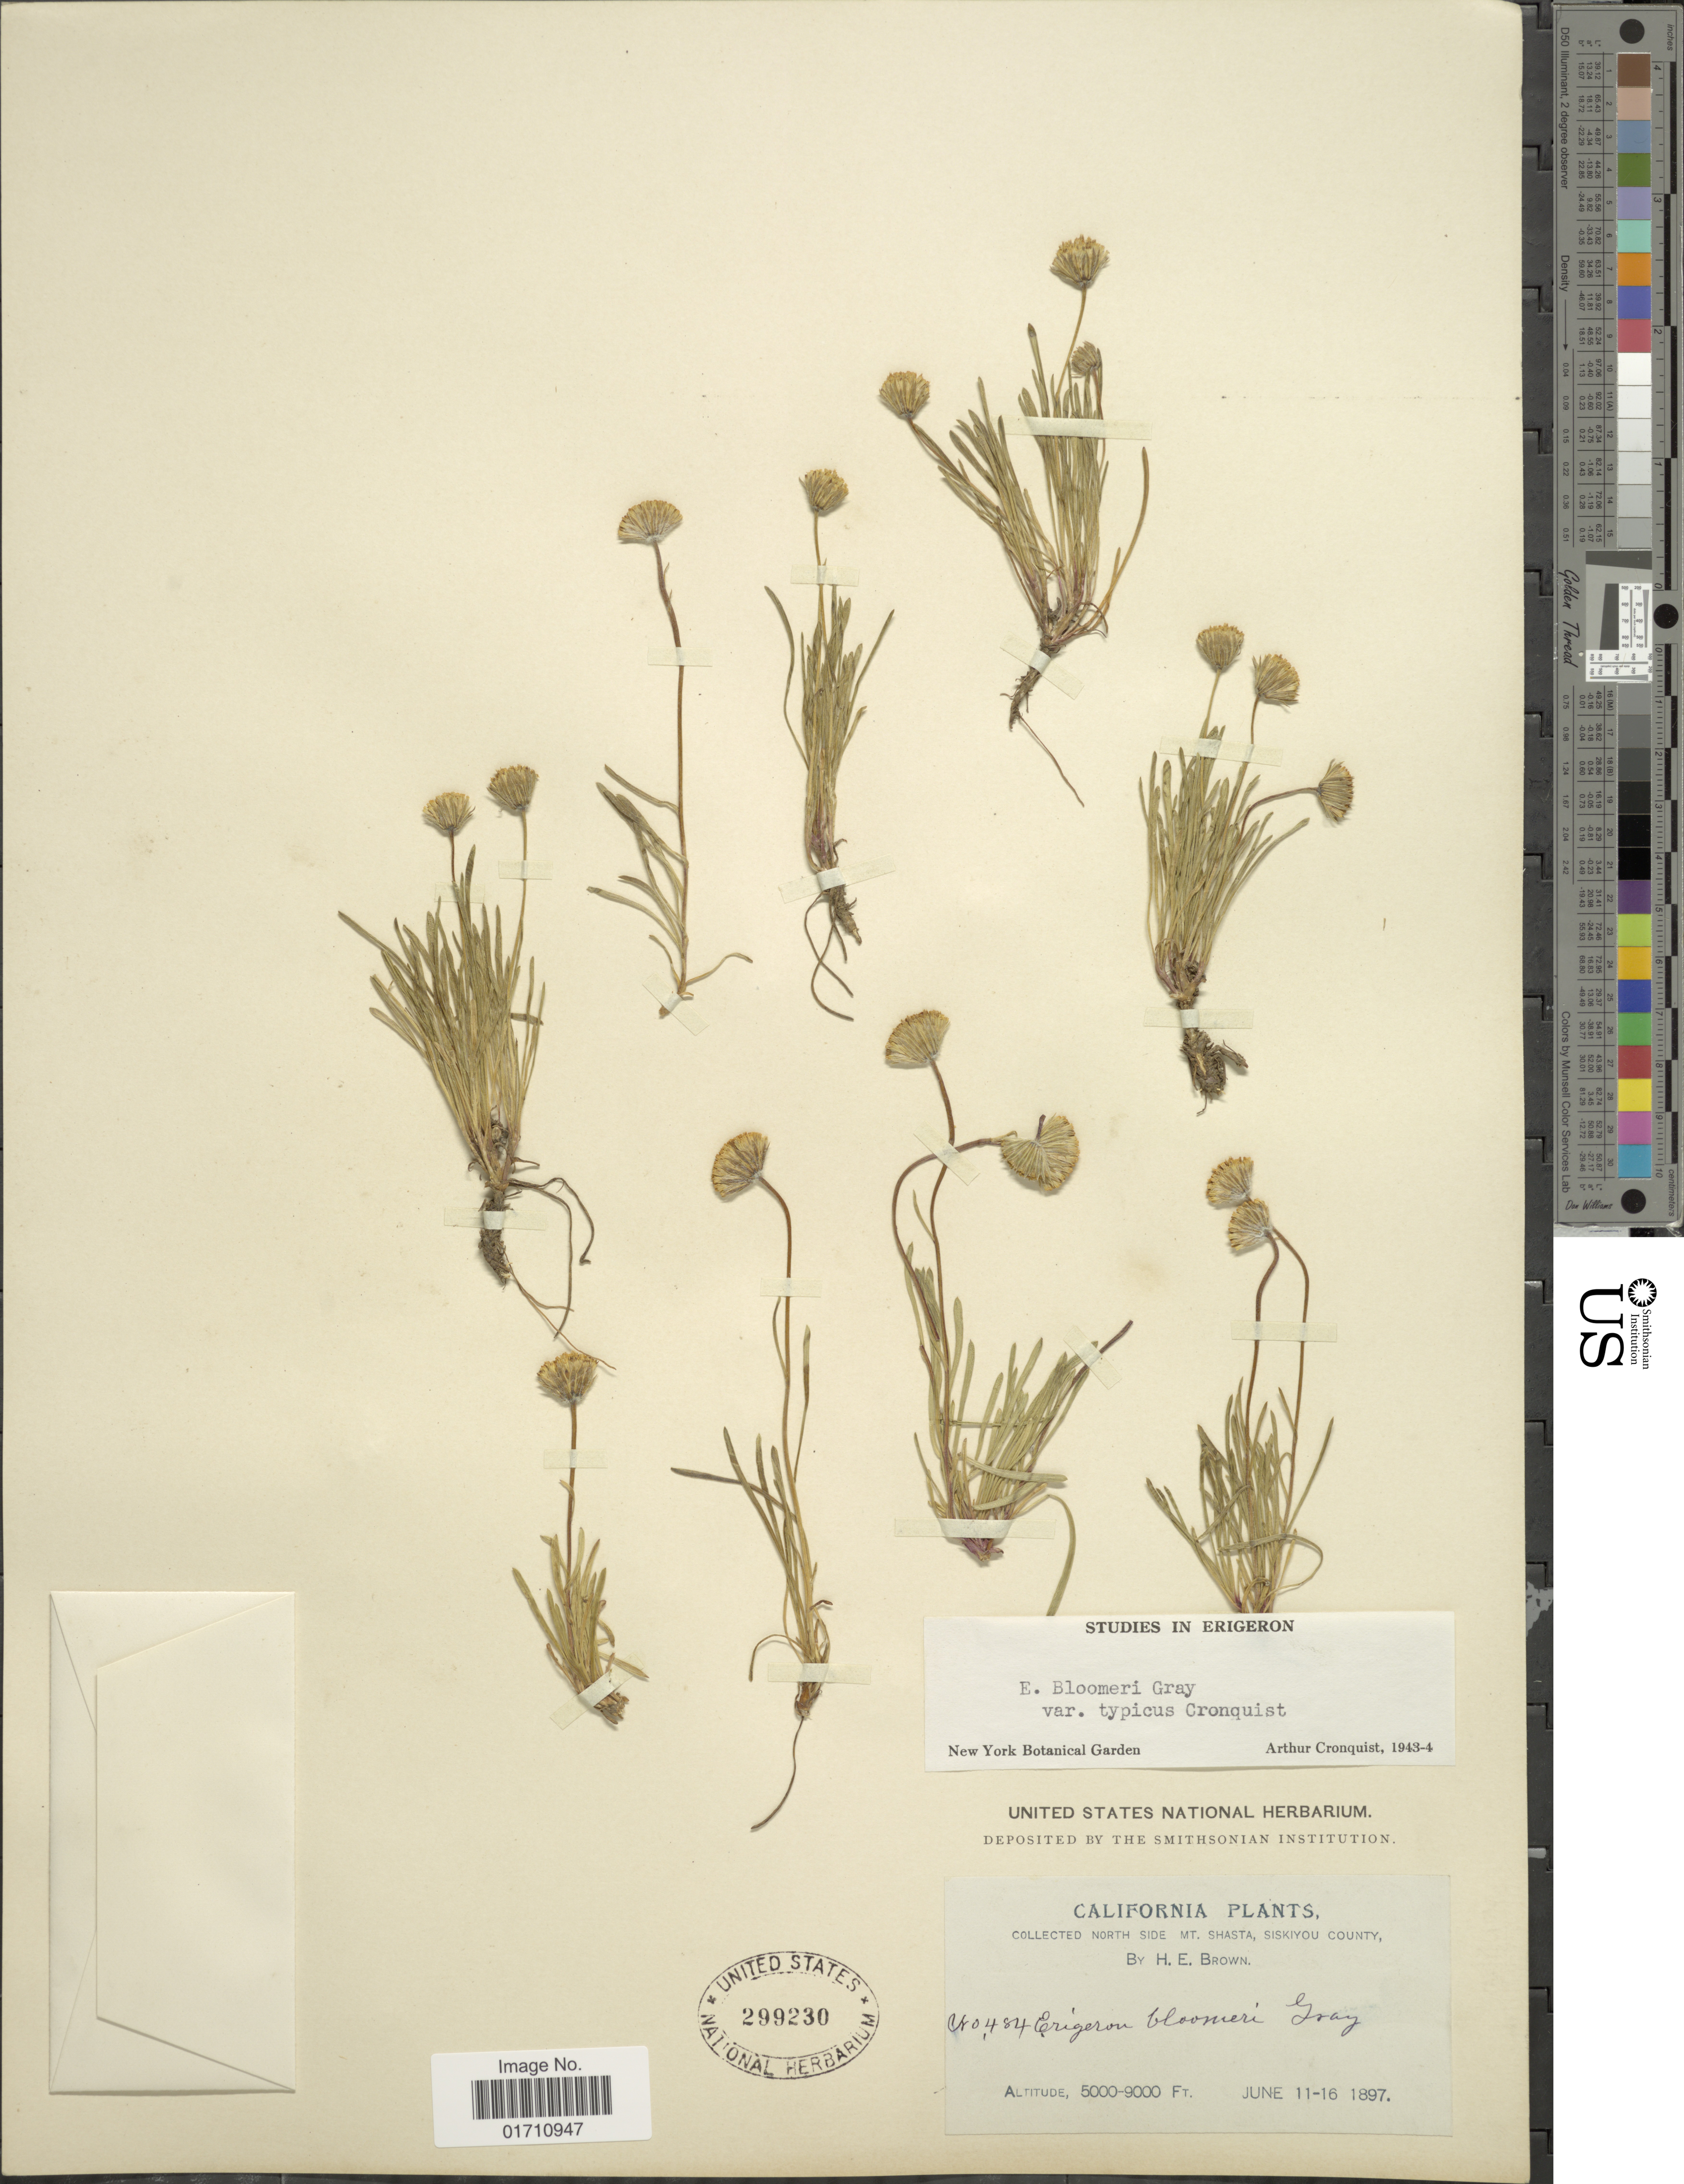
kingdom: Plantae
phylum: Tracheophyta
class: Magnoliopsida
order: Asterales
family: Asteraceae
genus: Erigeron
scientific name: Erigeron bloomeri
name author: A. Gray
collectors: H. E. Brown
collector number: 484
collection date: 1897-06-11/1897-06-16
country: United States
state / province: California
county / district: Siskiyou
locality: North side Mt Shasta, Siskiyou County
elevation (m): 1524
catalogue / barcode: US 299230